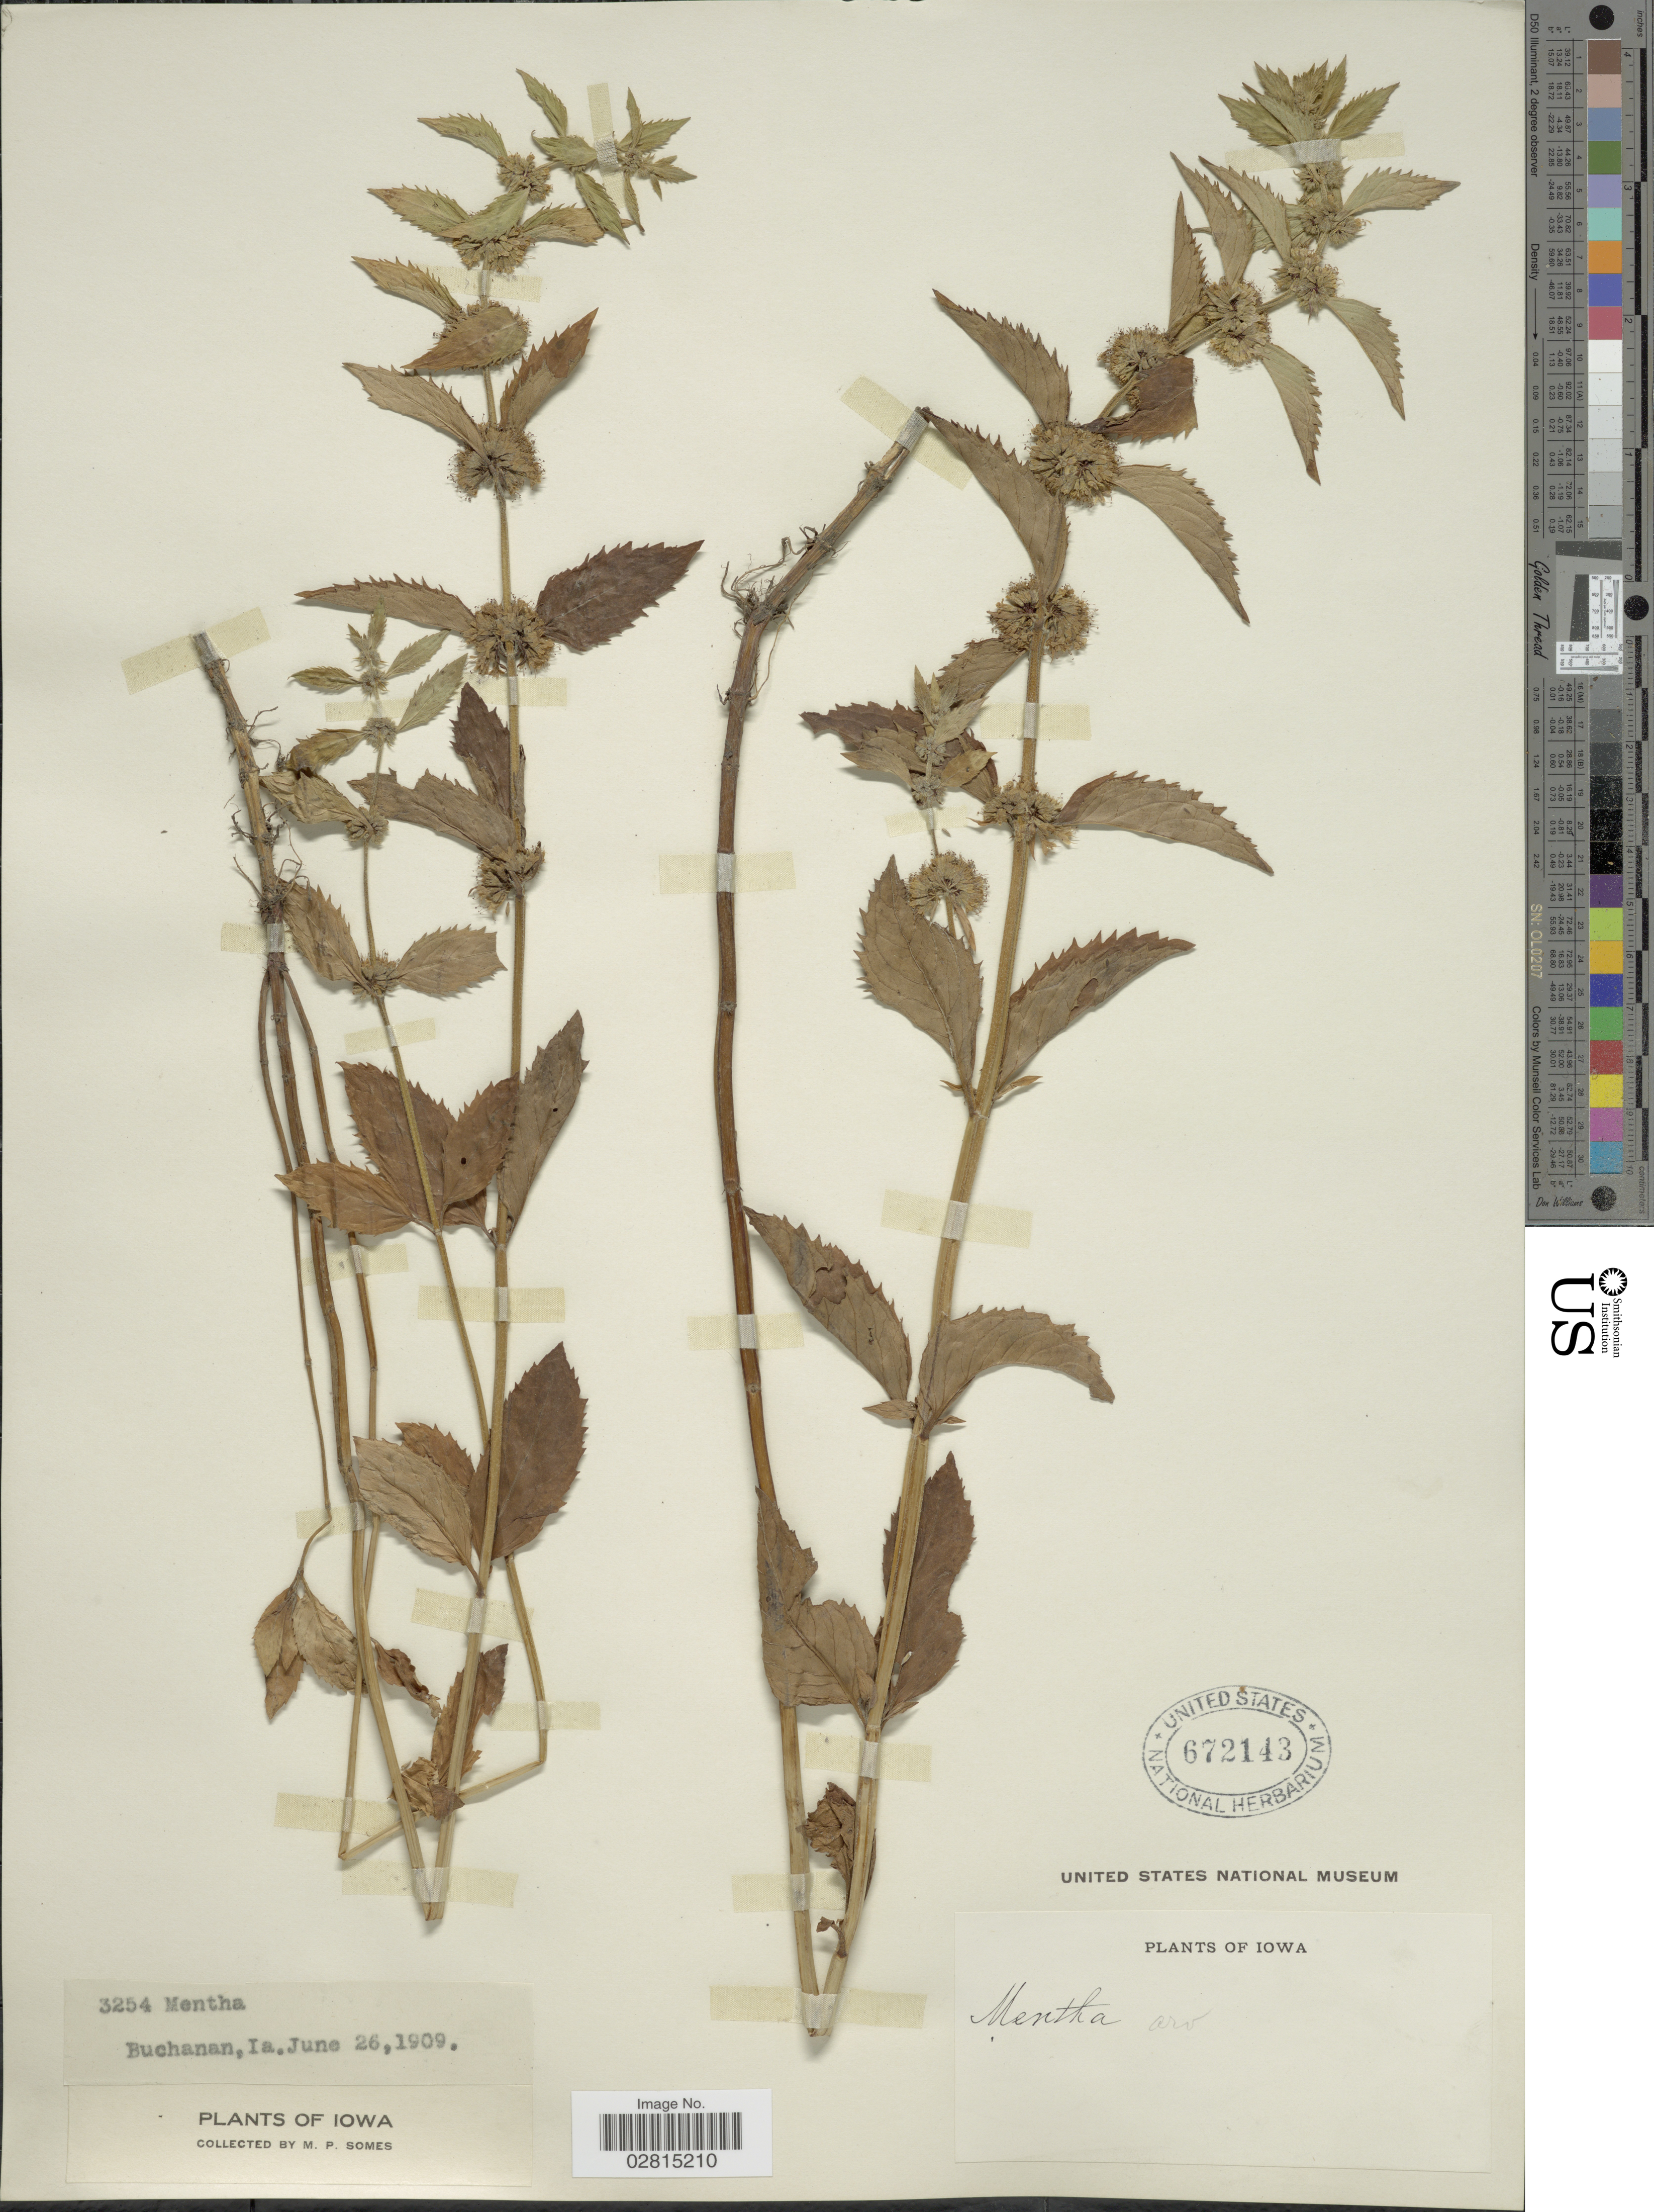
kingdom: Plantae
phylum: Tracheophyta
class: Magnoliopsida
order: Lamiales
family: Lamiaceae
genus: Mentha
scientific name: Mentha canadensis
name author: L.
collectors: M. Somes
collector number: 3254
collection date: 1909-06-26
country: United States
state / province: Iowa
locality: Buchanan, Ia.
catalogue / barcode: US 672143